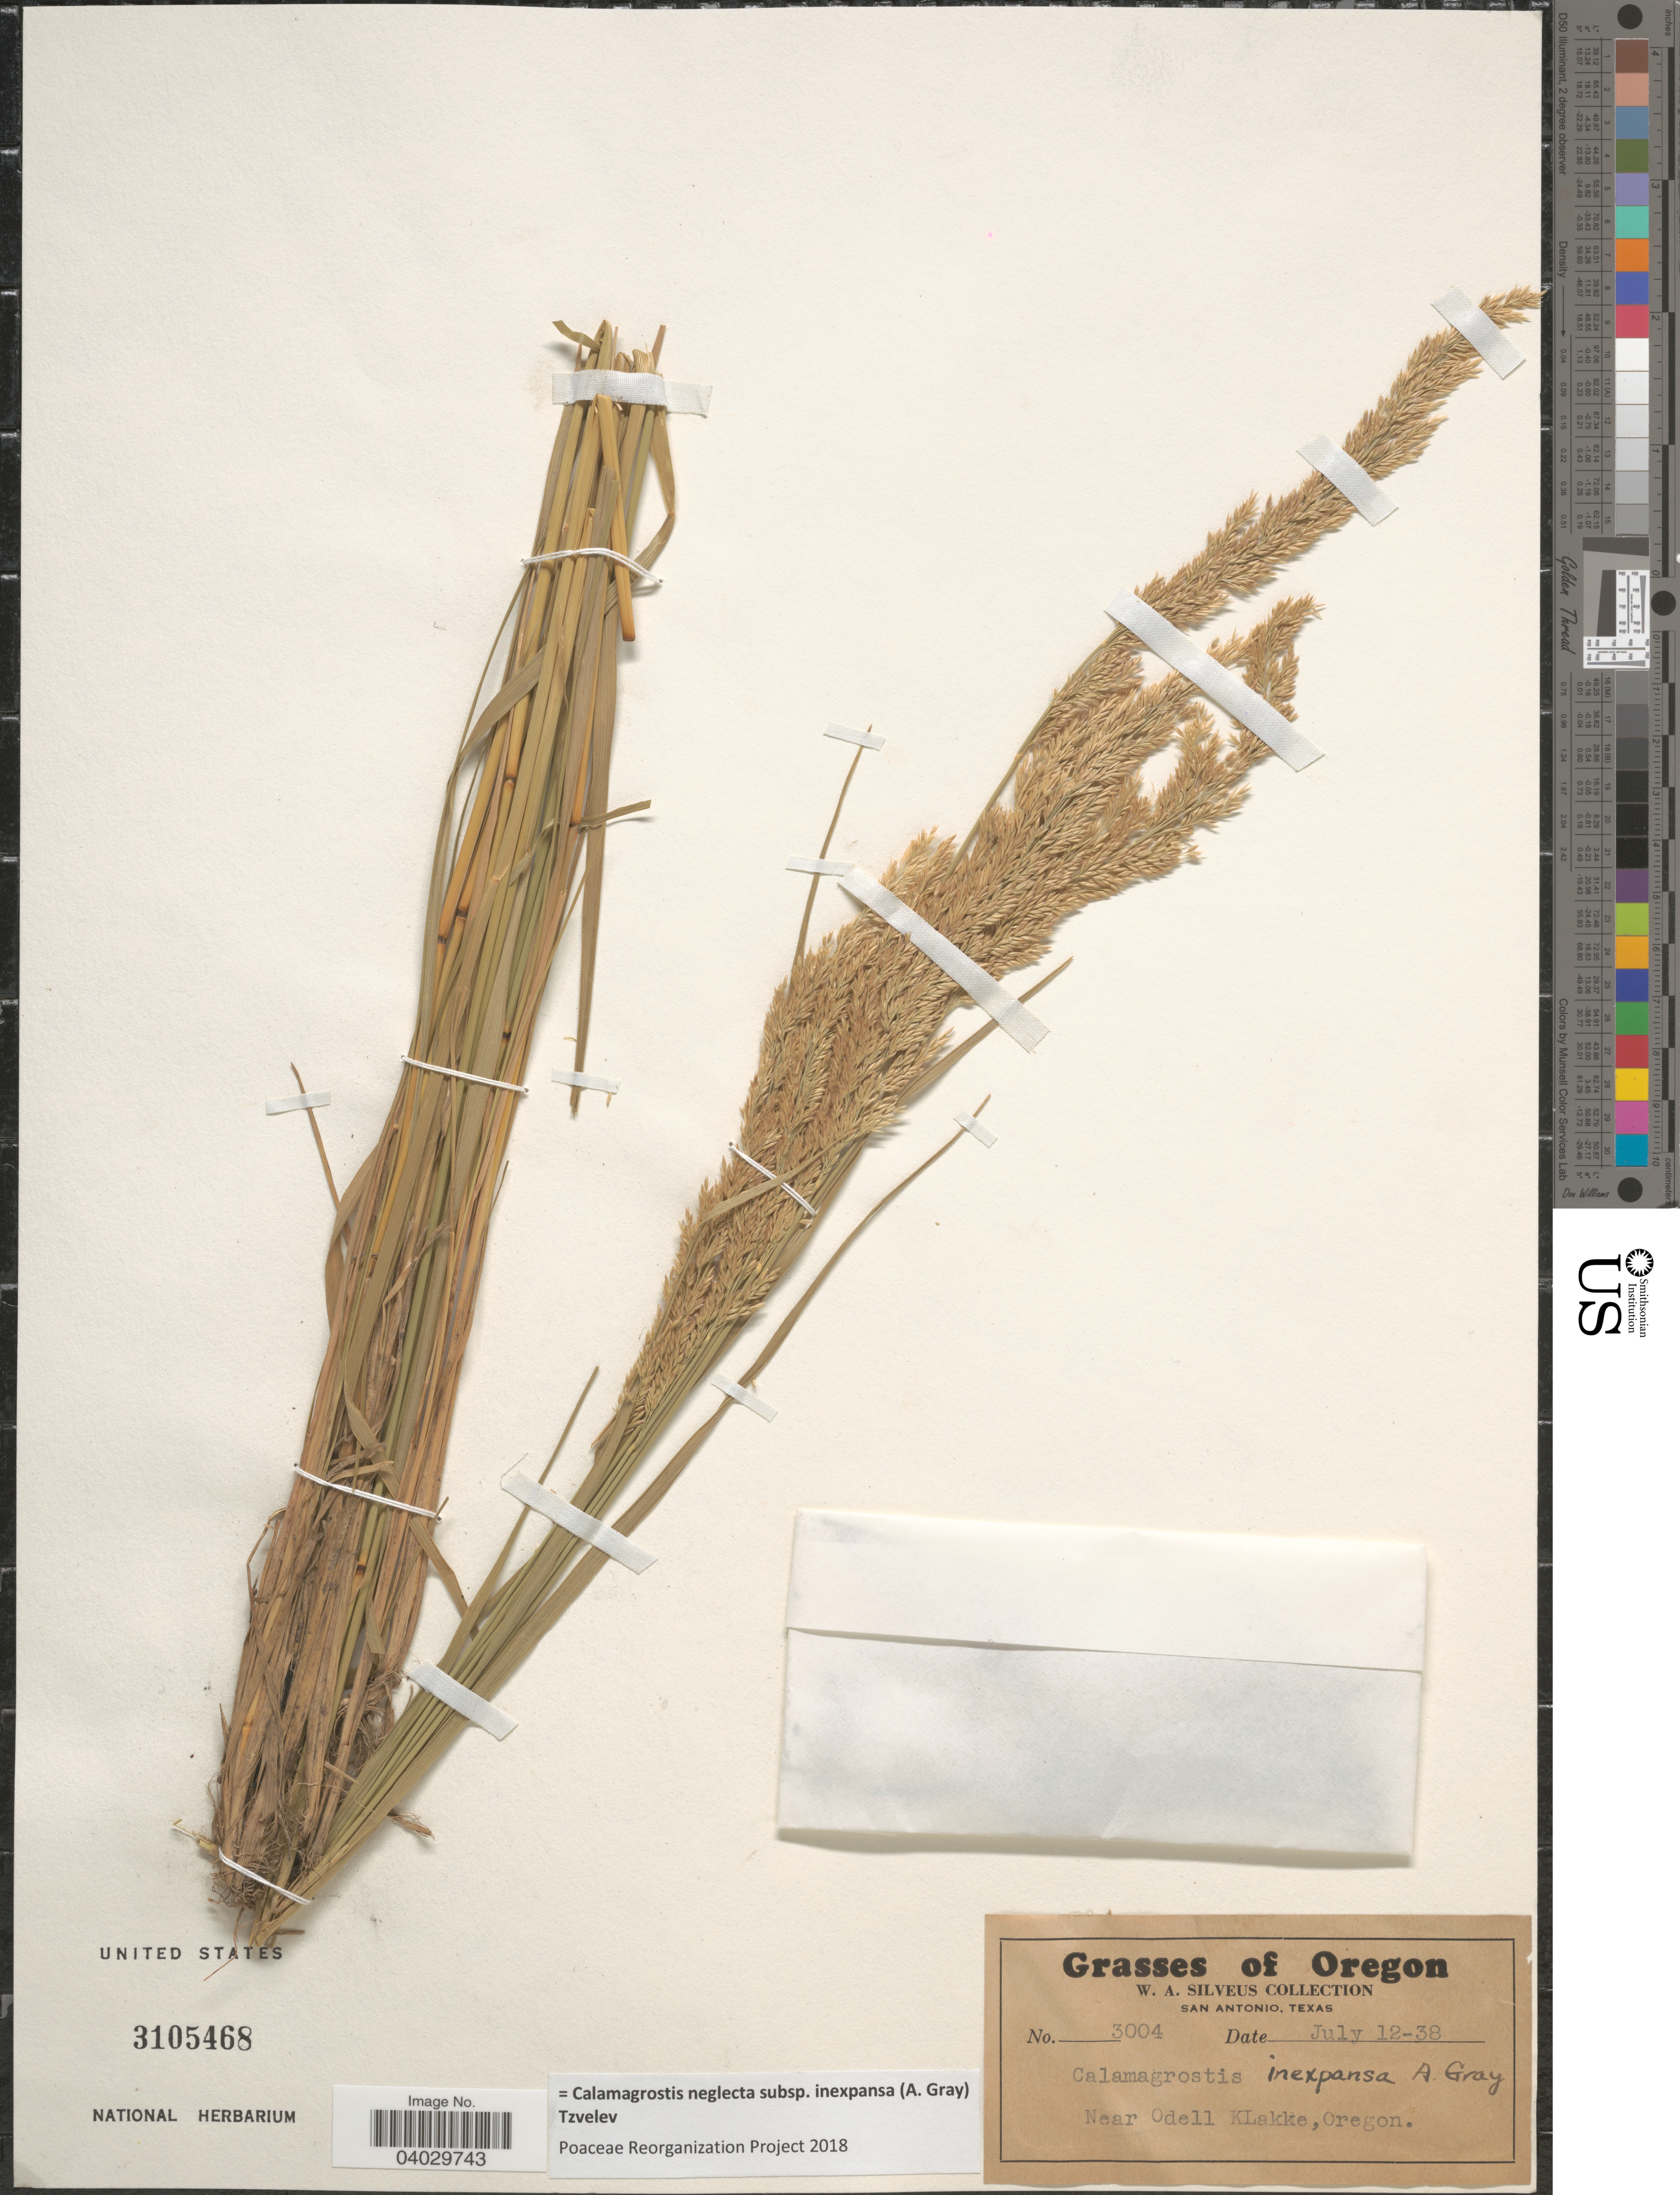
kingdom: Plantae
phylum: Tracheophyta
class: Liliopsida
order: Poales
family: Poaceae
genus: Calamagrostis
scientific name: Calamagrostis neglecta subsp. inexpansa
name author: (A. Gray) Tzvelev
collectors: W. Silveus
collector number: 3004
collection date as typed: Transcribed d/m/y: 12/7/38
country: United States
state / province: Oregon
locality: Near Odell KLakke.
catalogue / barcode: US 3105468